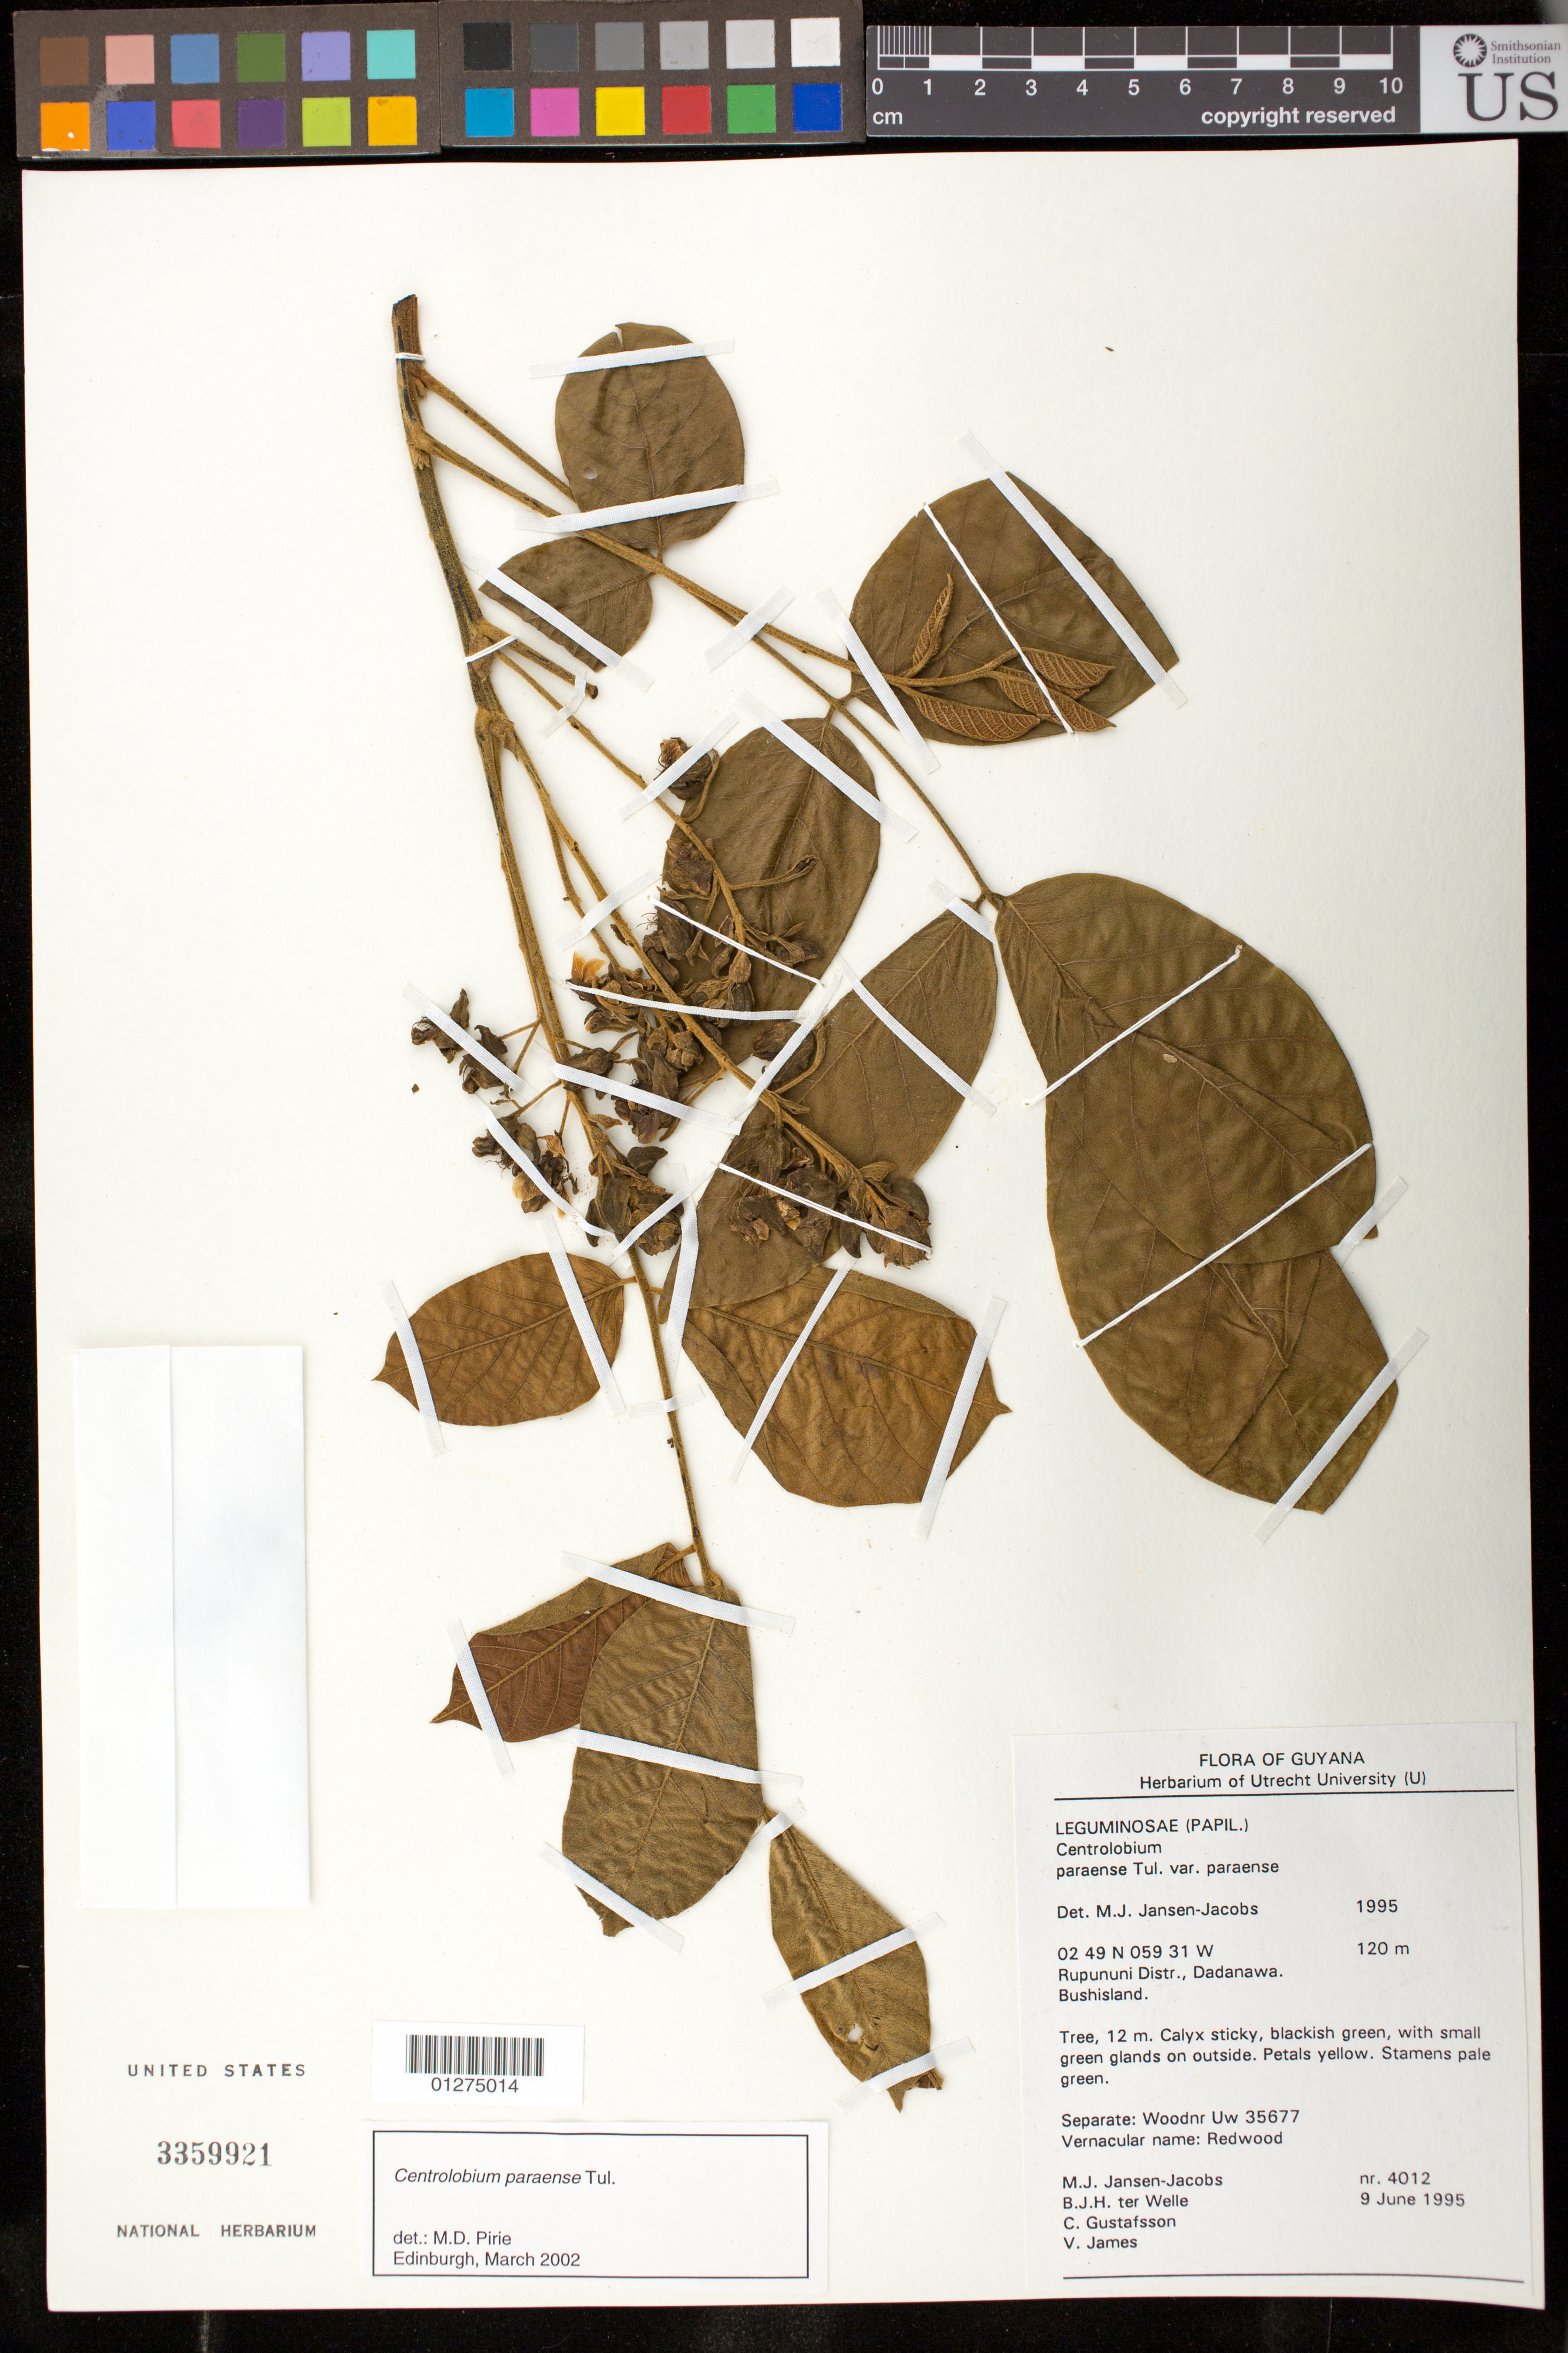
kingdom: Plantae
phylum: Tracheophyta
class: Magnoliopsida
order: Fabales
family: Fabaceae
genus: Centrolobium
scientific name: Centrolobium paraense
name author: Tul.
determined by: Pirie, M. D., (U)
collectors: M. J. Jansen-Jacobs, B. Welle, C. G. Gustafsson & V. James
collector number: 4012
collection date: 1995-06-09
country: Guyana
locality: Rupununi Distr., Dadanawa. Bushisland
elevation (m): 120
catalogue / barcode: US 3359921